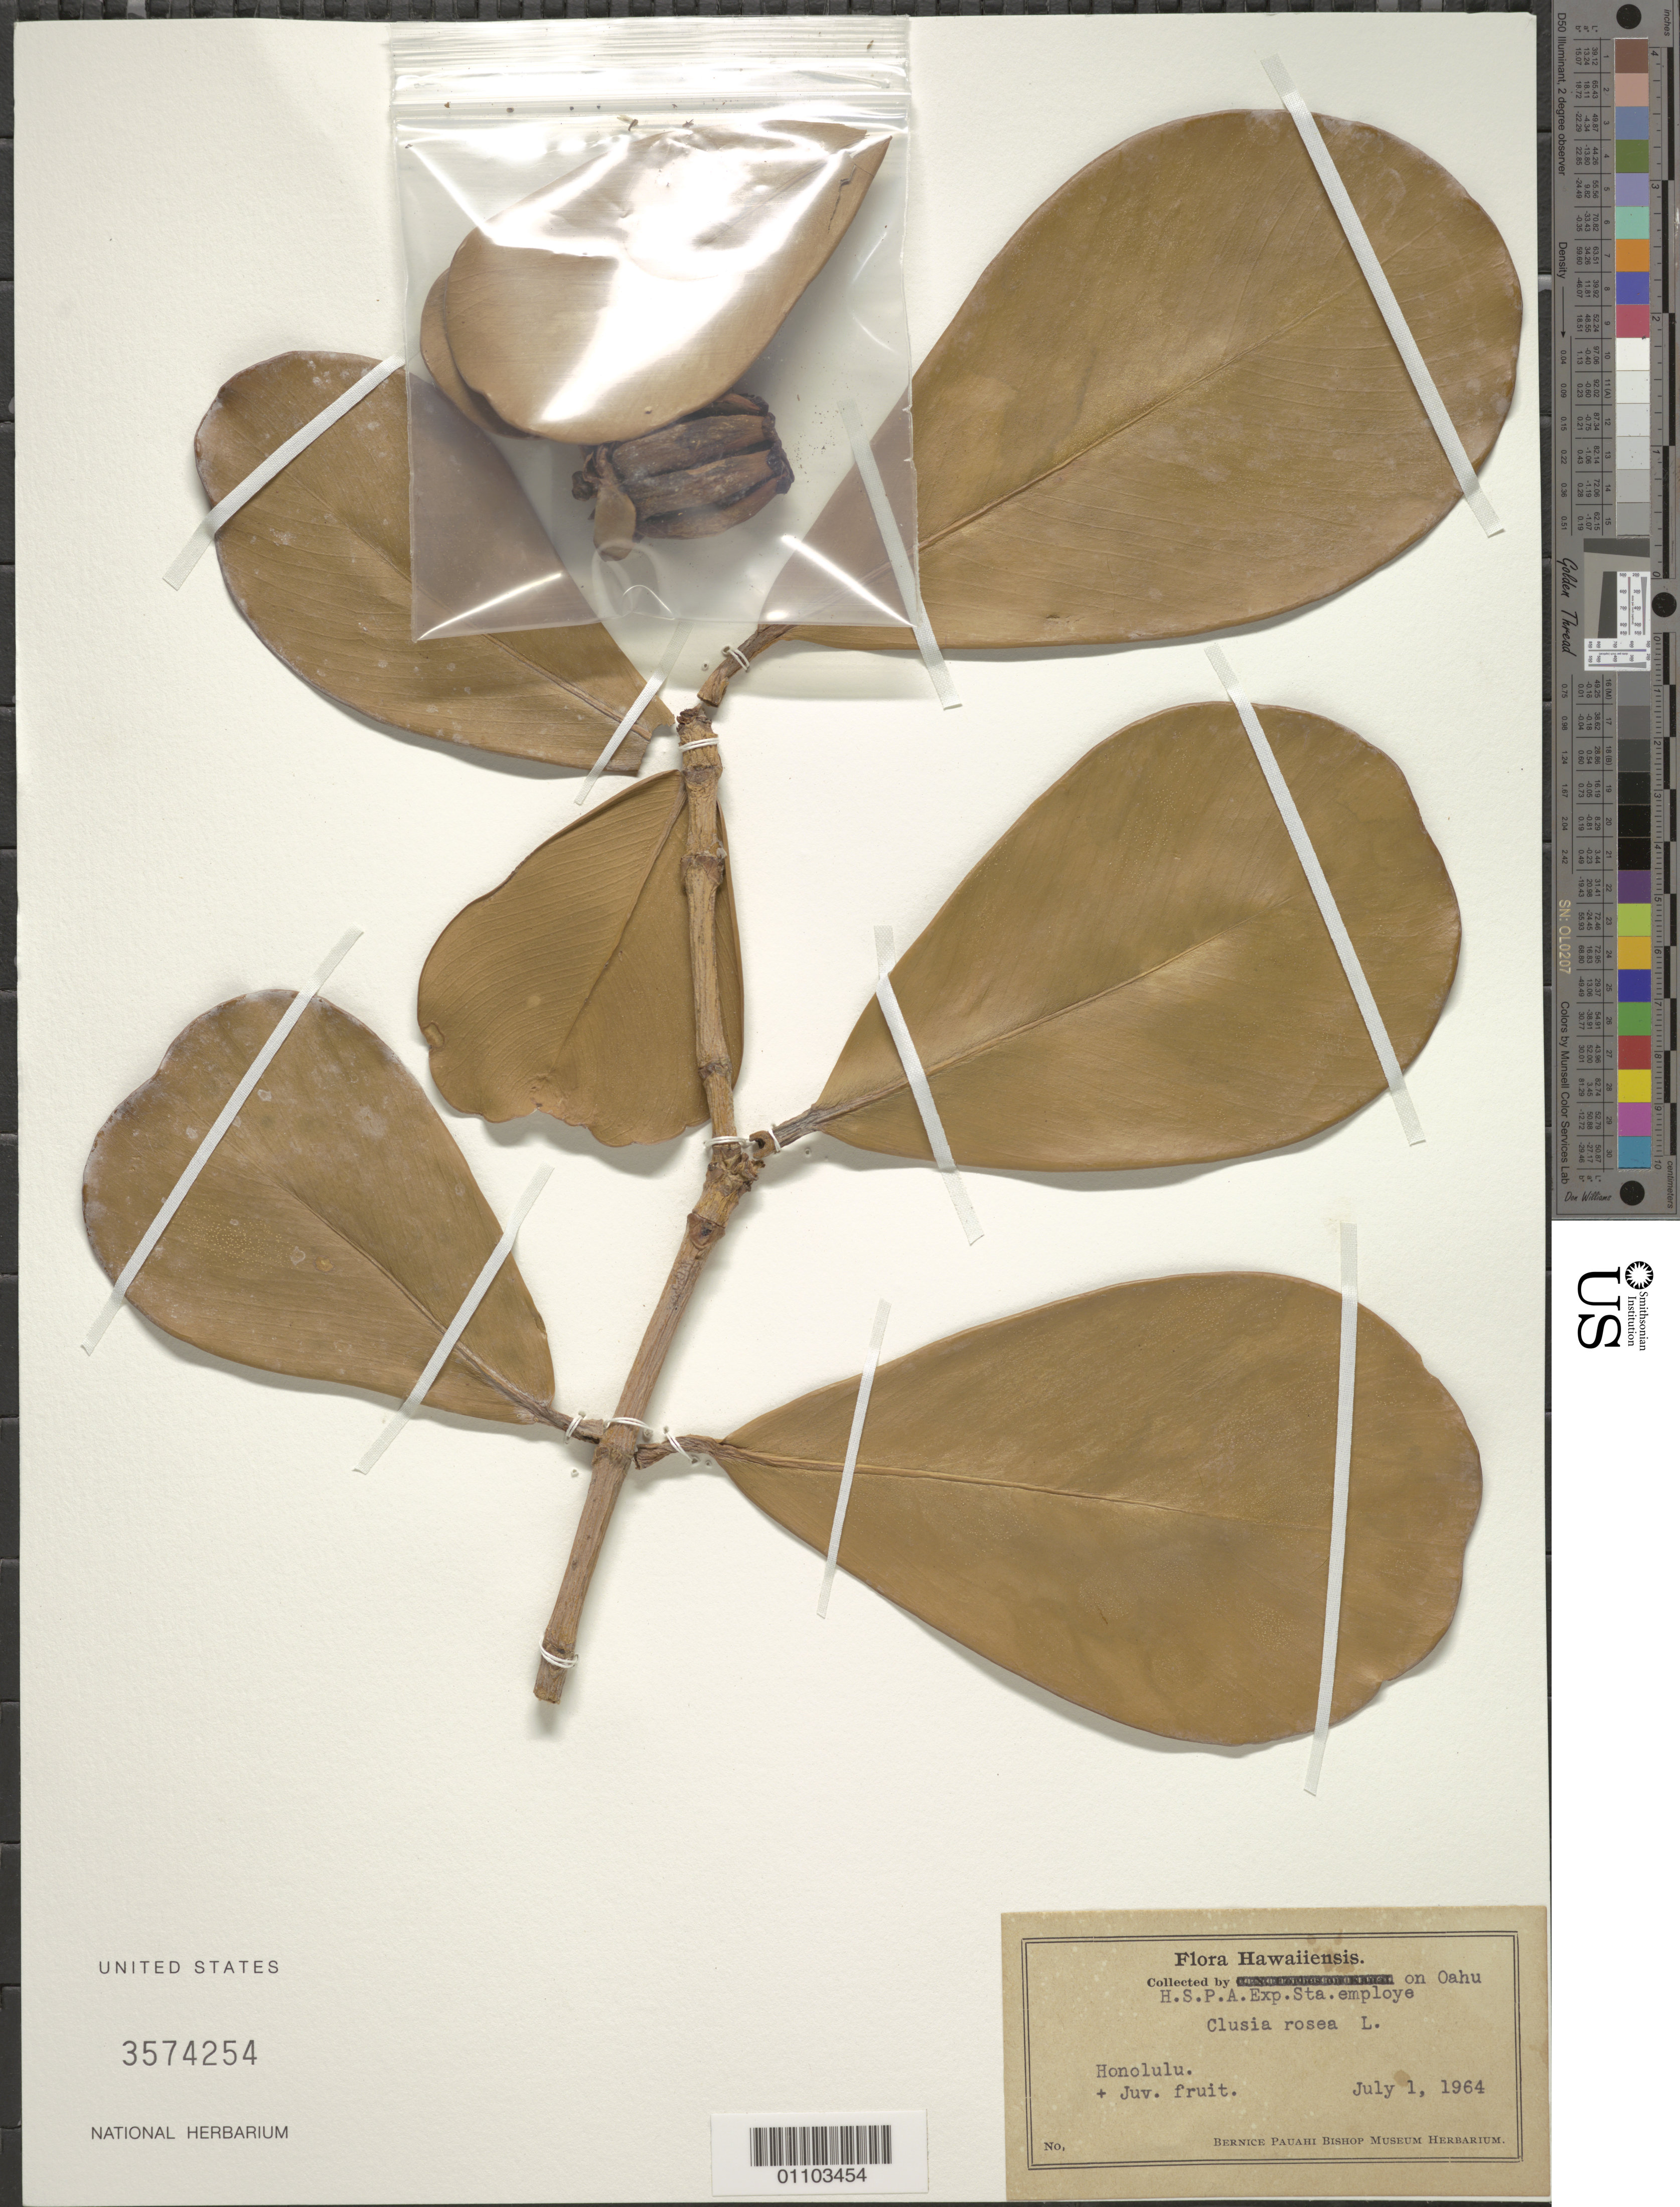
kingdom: Plantae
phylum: Tracheophyta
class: Magnoliopsida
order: Malpighiales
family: Clusiaceae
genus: Clusia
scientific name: Clusia rosea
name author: Jacq.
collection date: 1964-07-01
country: United States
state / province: Hawaii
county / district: Honolulu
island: Oahu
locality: Honolulu, H.S. P. A. Exp. Sta.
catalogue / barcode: US 3574254